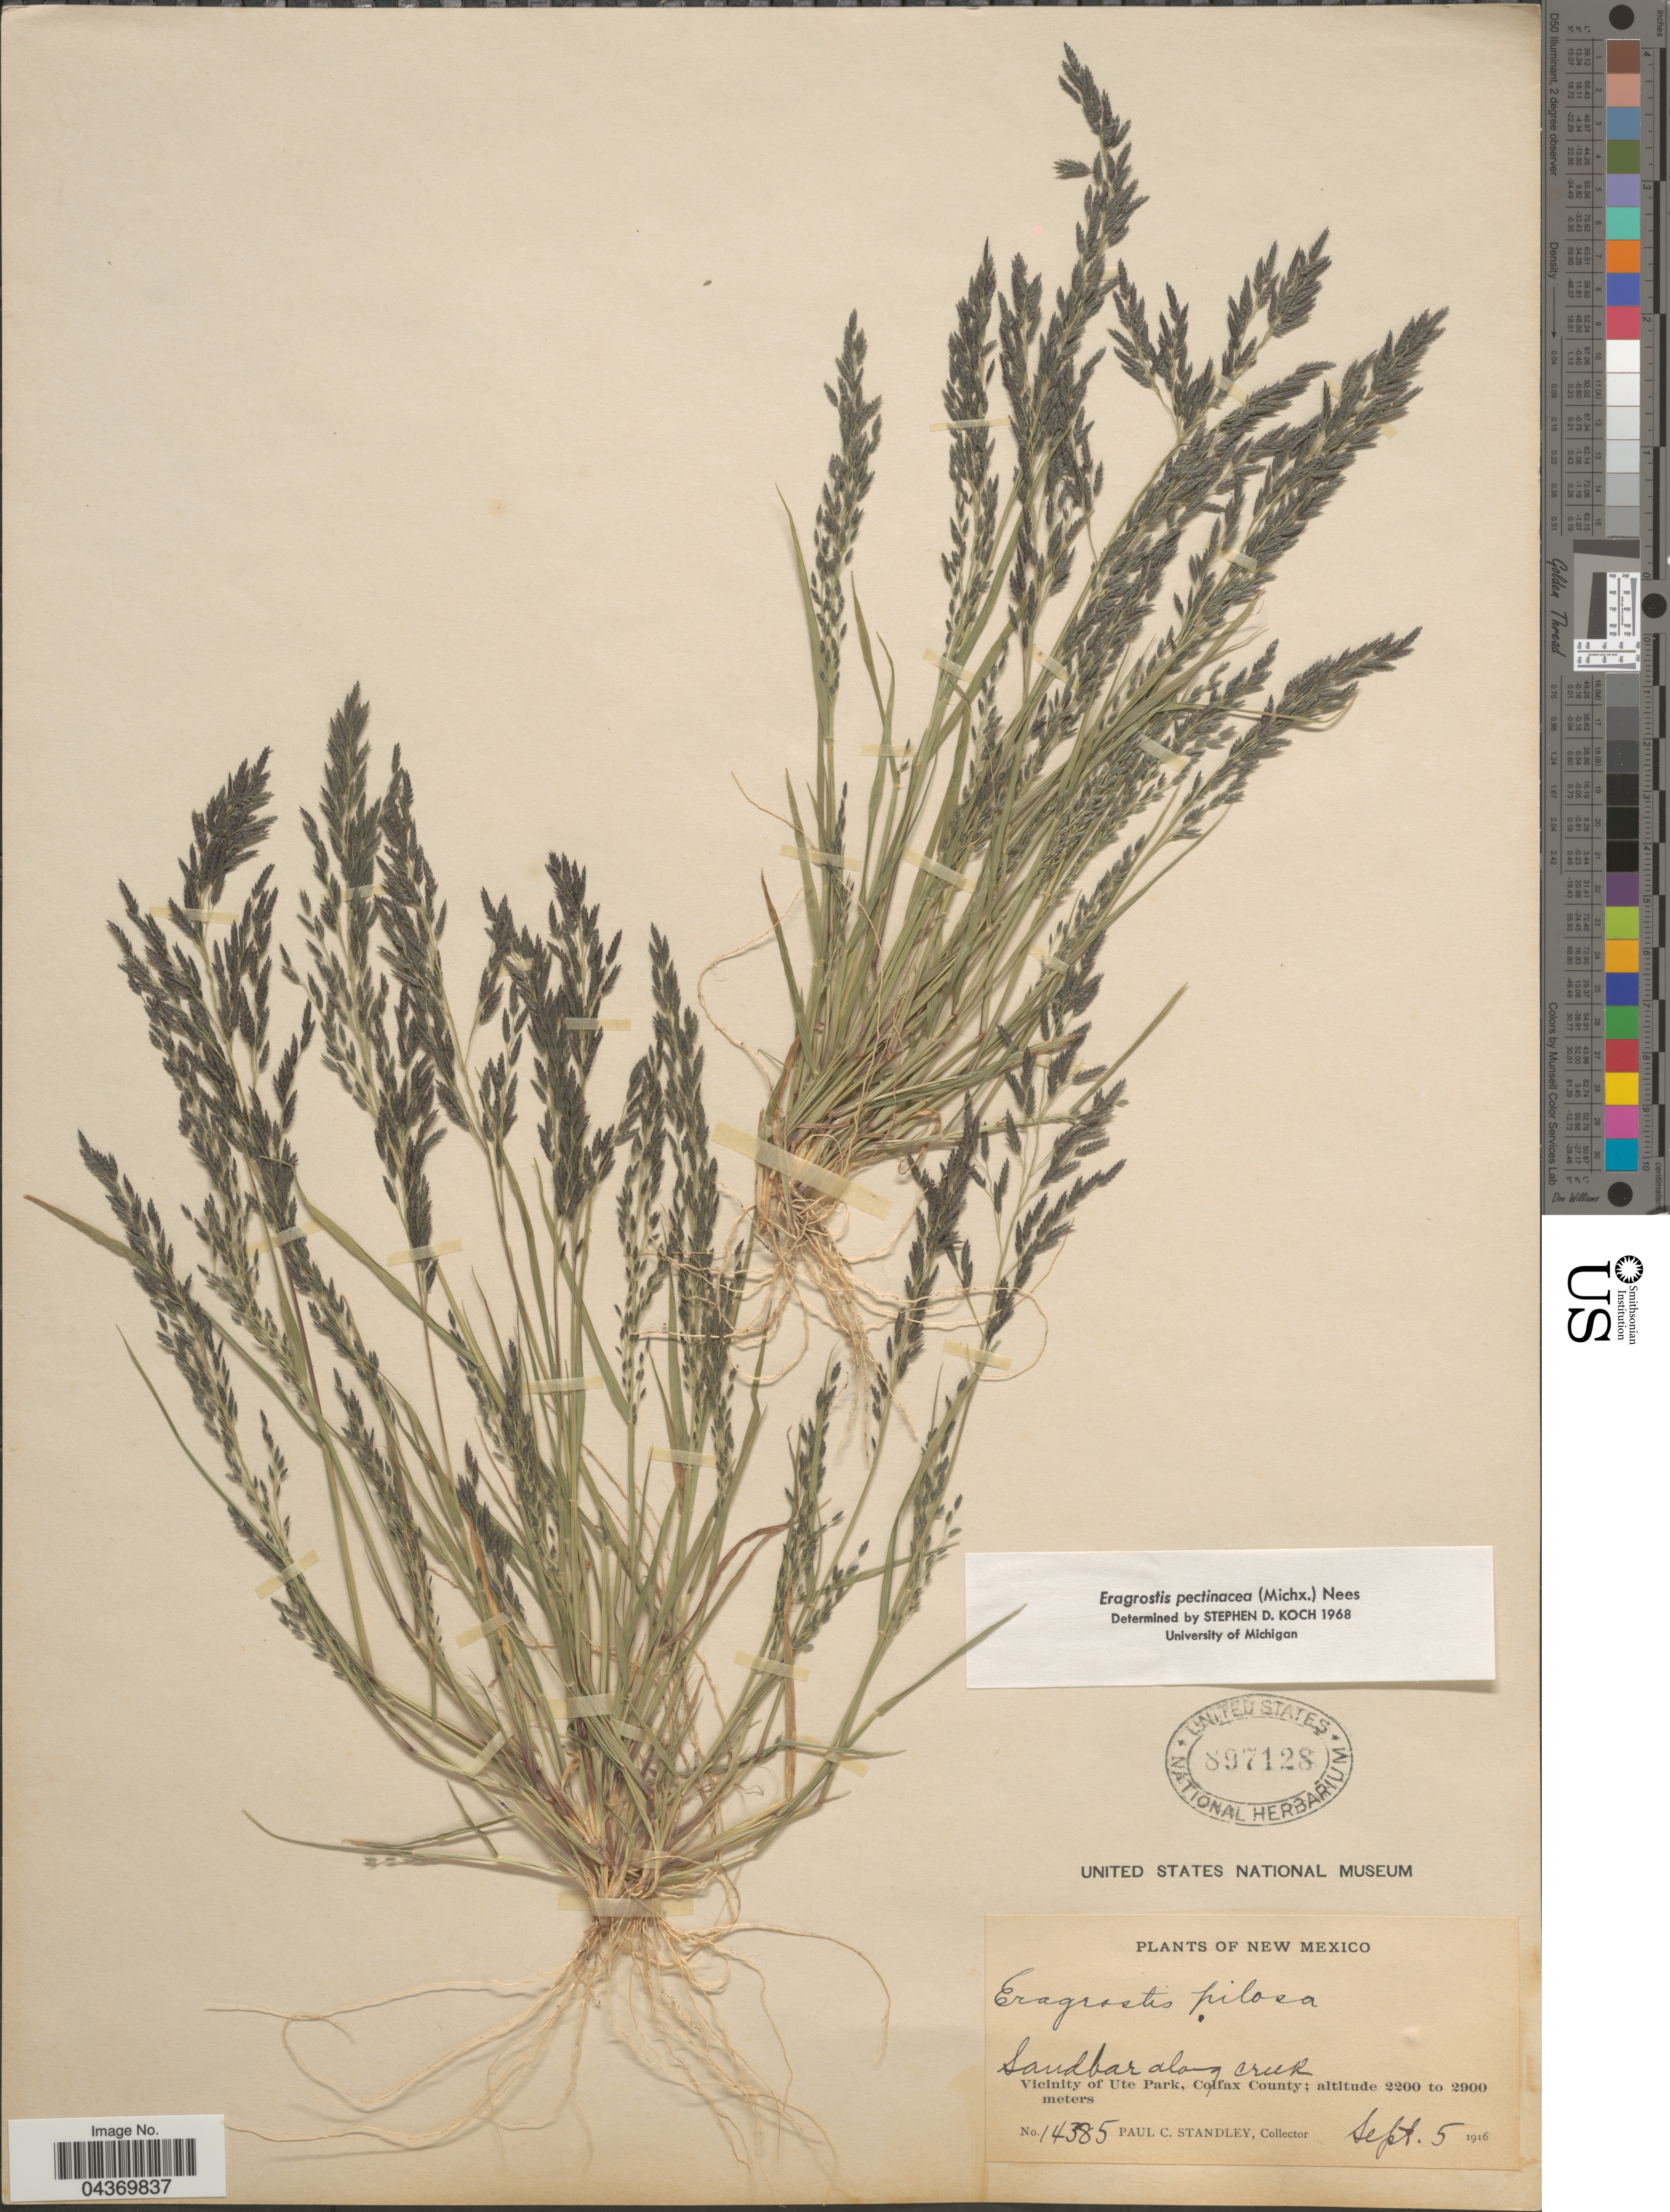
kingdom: Plantae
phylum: Tracheophyta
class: Liliopsida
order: Poales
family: Poaceae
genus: Eragrostis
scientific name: Eragrostis pectinacea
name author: (Michx.) Nees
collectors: P. C. Standley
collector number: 14385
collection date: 1916-09-05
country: United States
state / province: New Mexico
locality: Sandbar along creek. Vicinity of Ute Park, Colfax County.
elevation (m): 2200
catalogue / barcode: US 897128